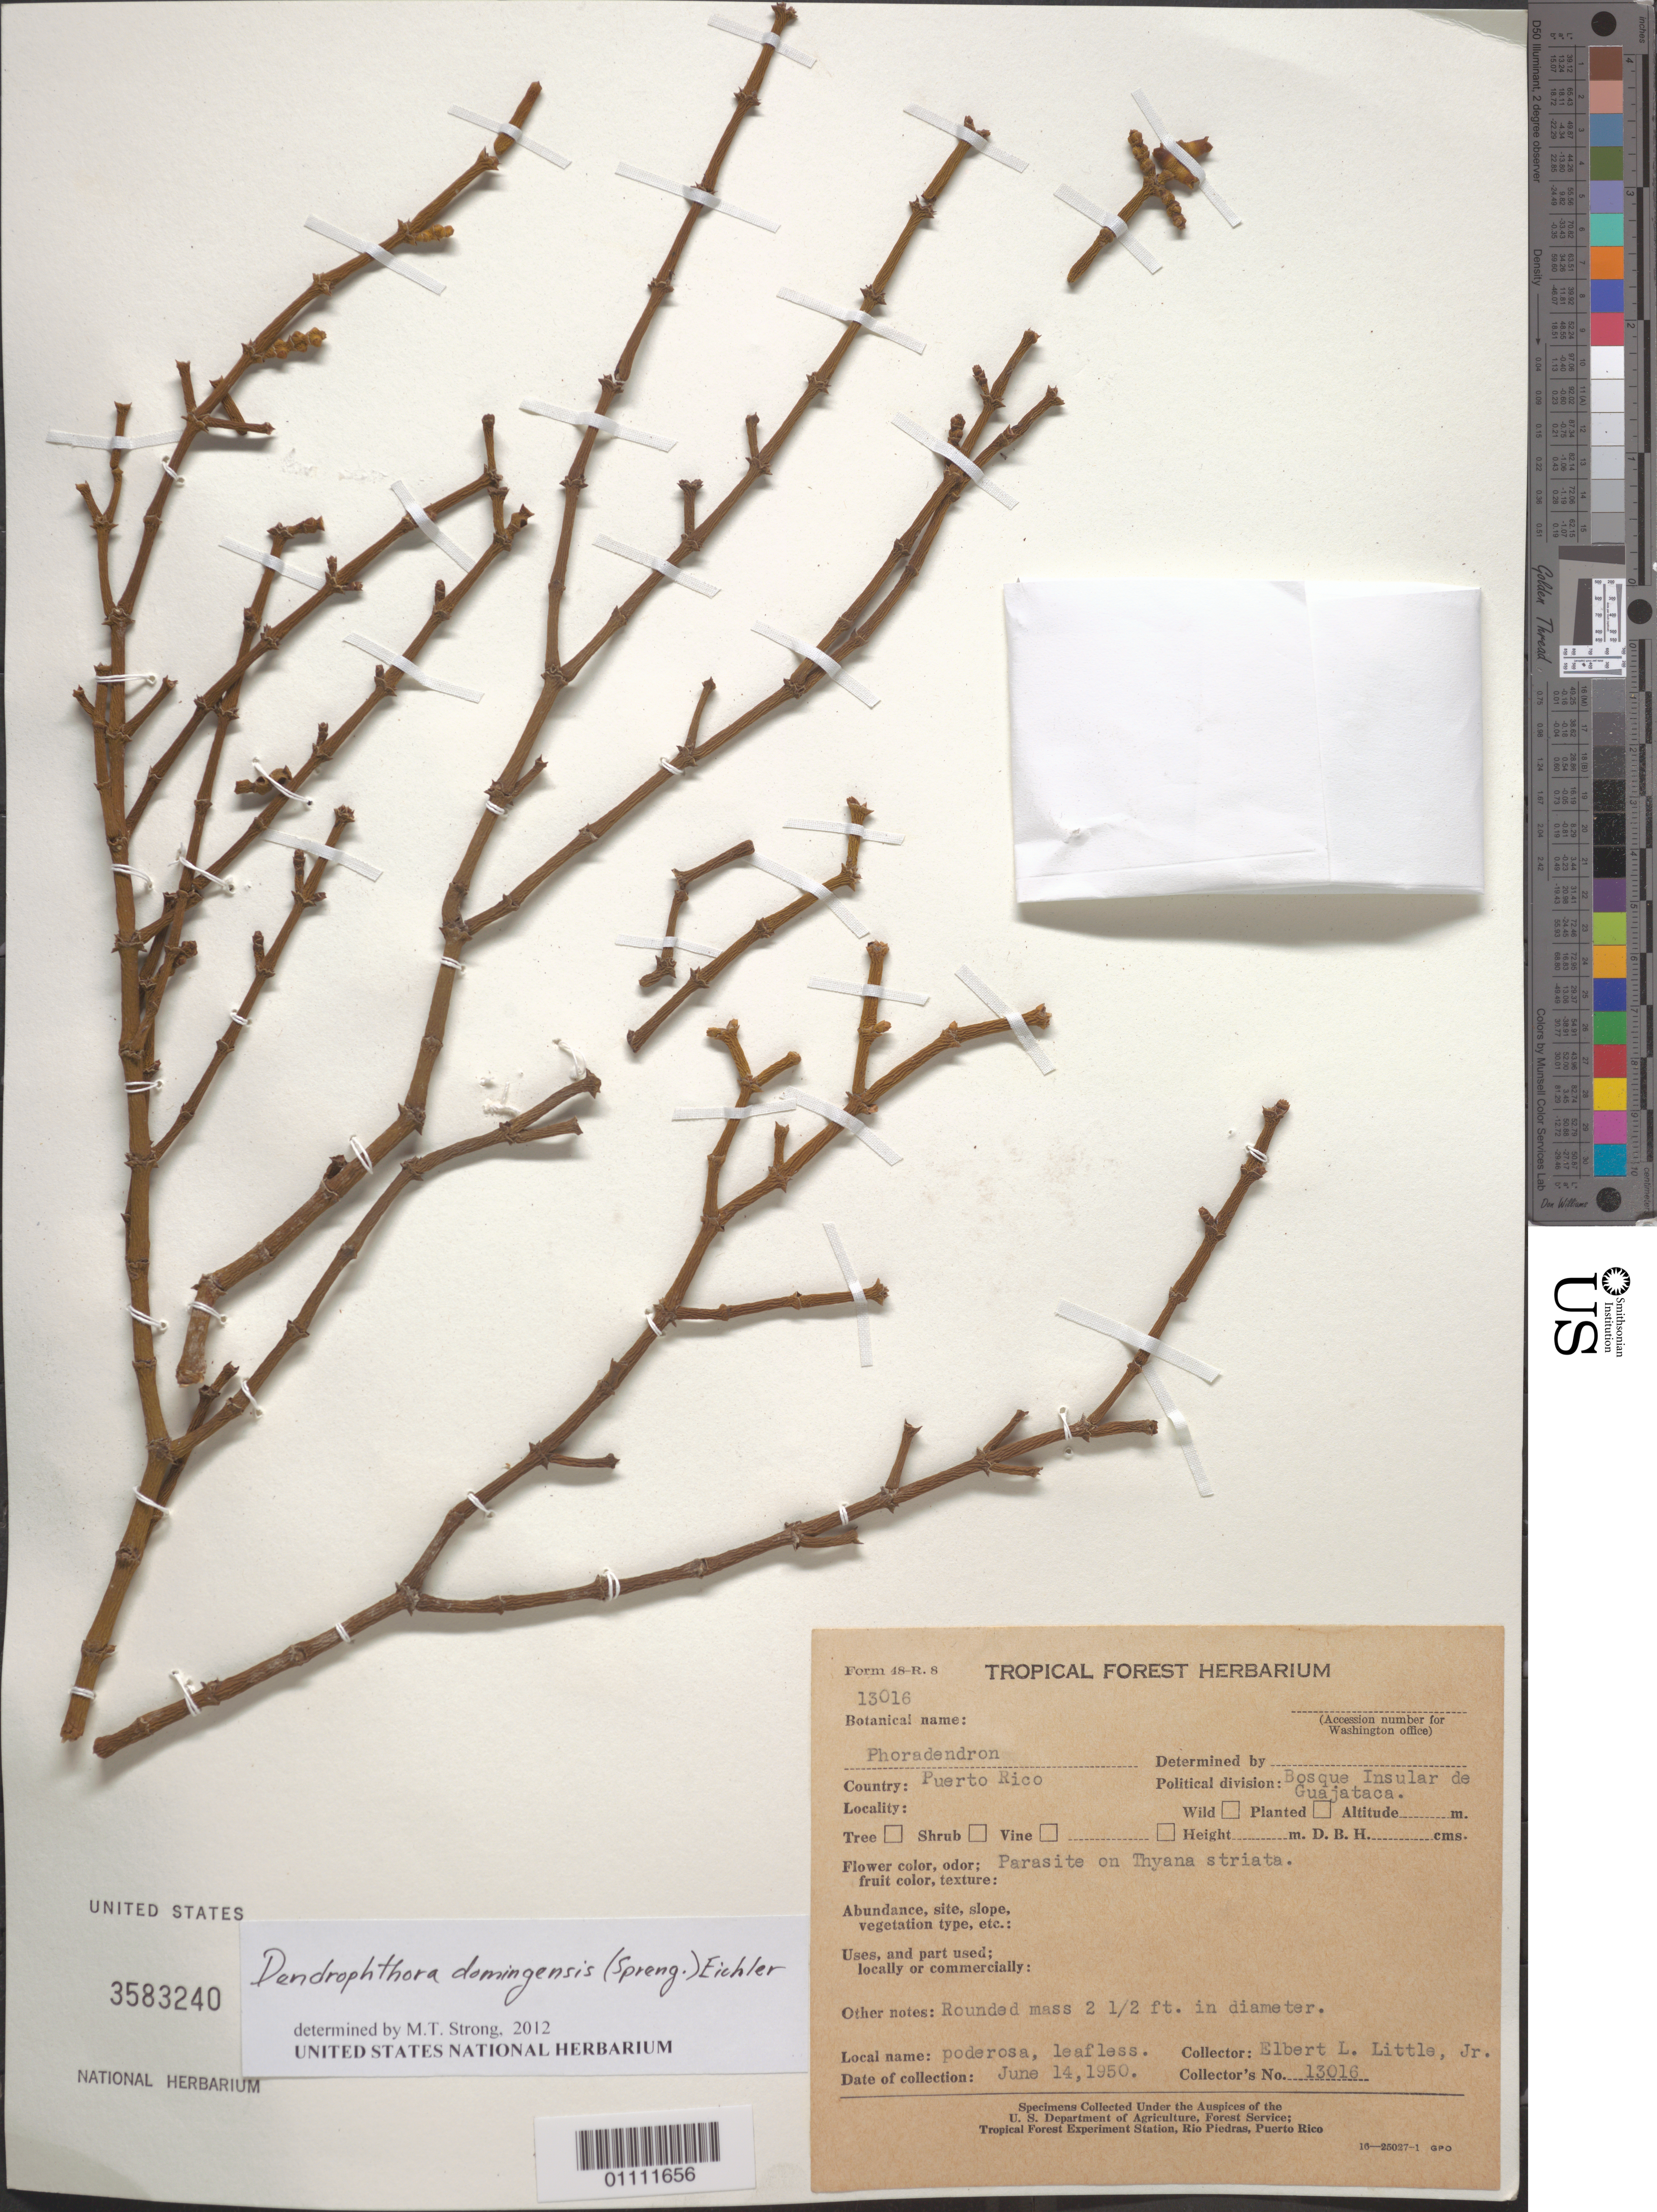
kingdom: Plantae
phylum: Tracheophyta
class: Magnoliopsida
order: Santalales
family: Viscaceae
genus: Dendrophthora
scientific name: Dendrophthora domingensis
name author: (Spreng.) Eichler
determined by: Strong, M. T., (US), Smithsonian Institution - National Museum of Natural History (UNITED STATES)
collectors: E. L. Little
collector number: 13016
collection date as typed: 14 Jun 1950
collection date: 1950-06-14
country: Puerto Rico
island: Puerto Rico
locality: Bosque Insular de Guajataca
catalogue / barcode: US 3583240